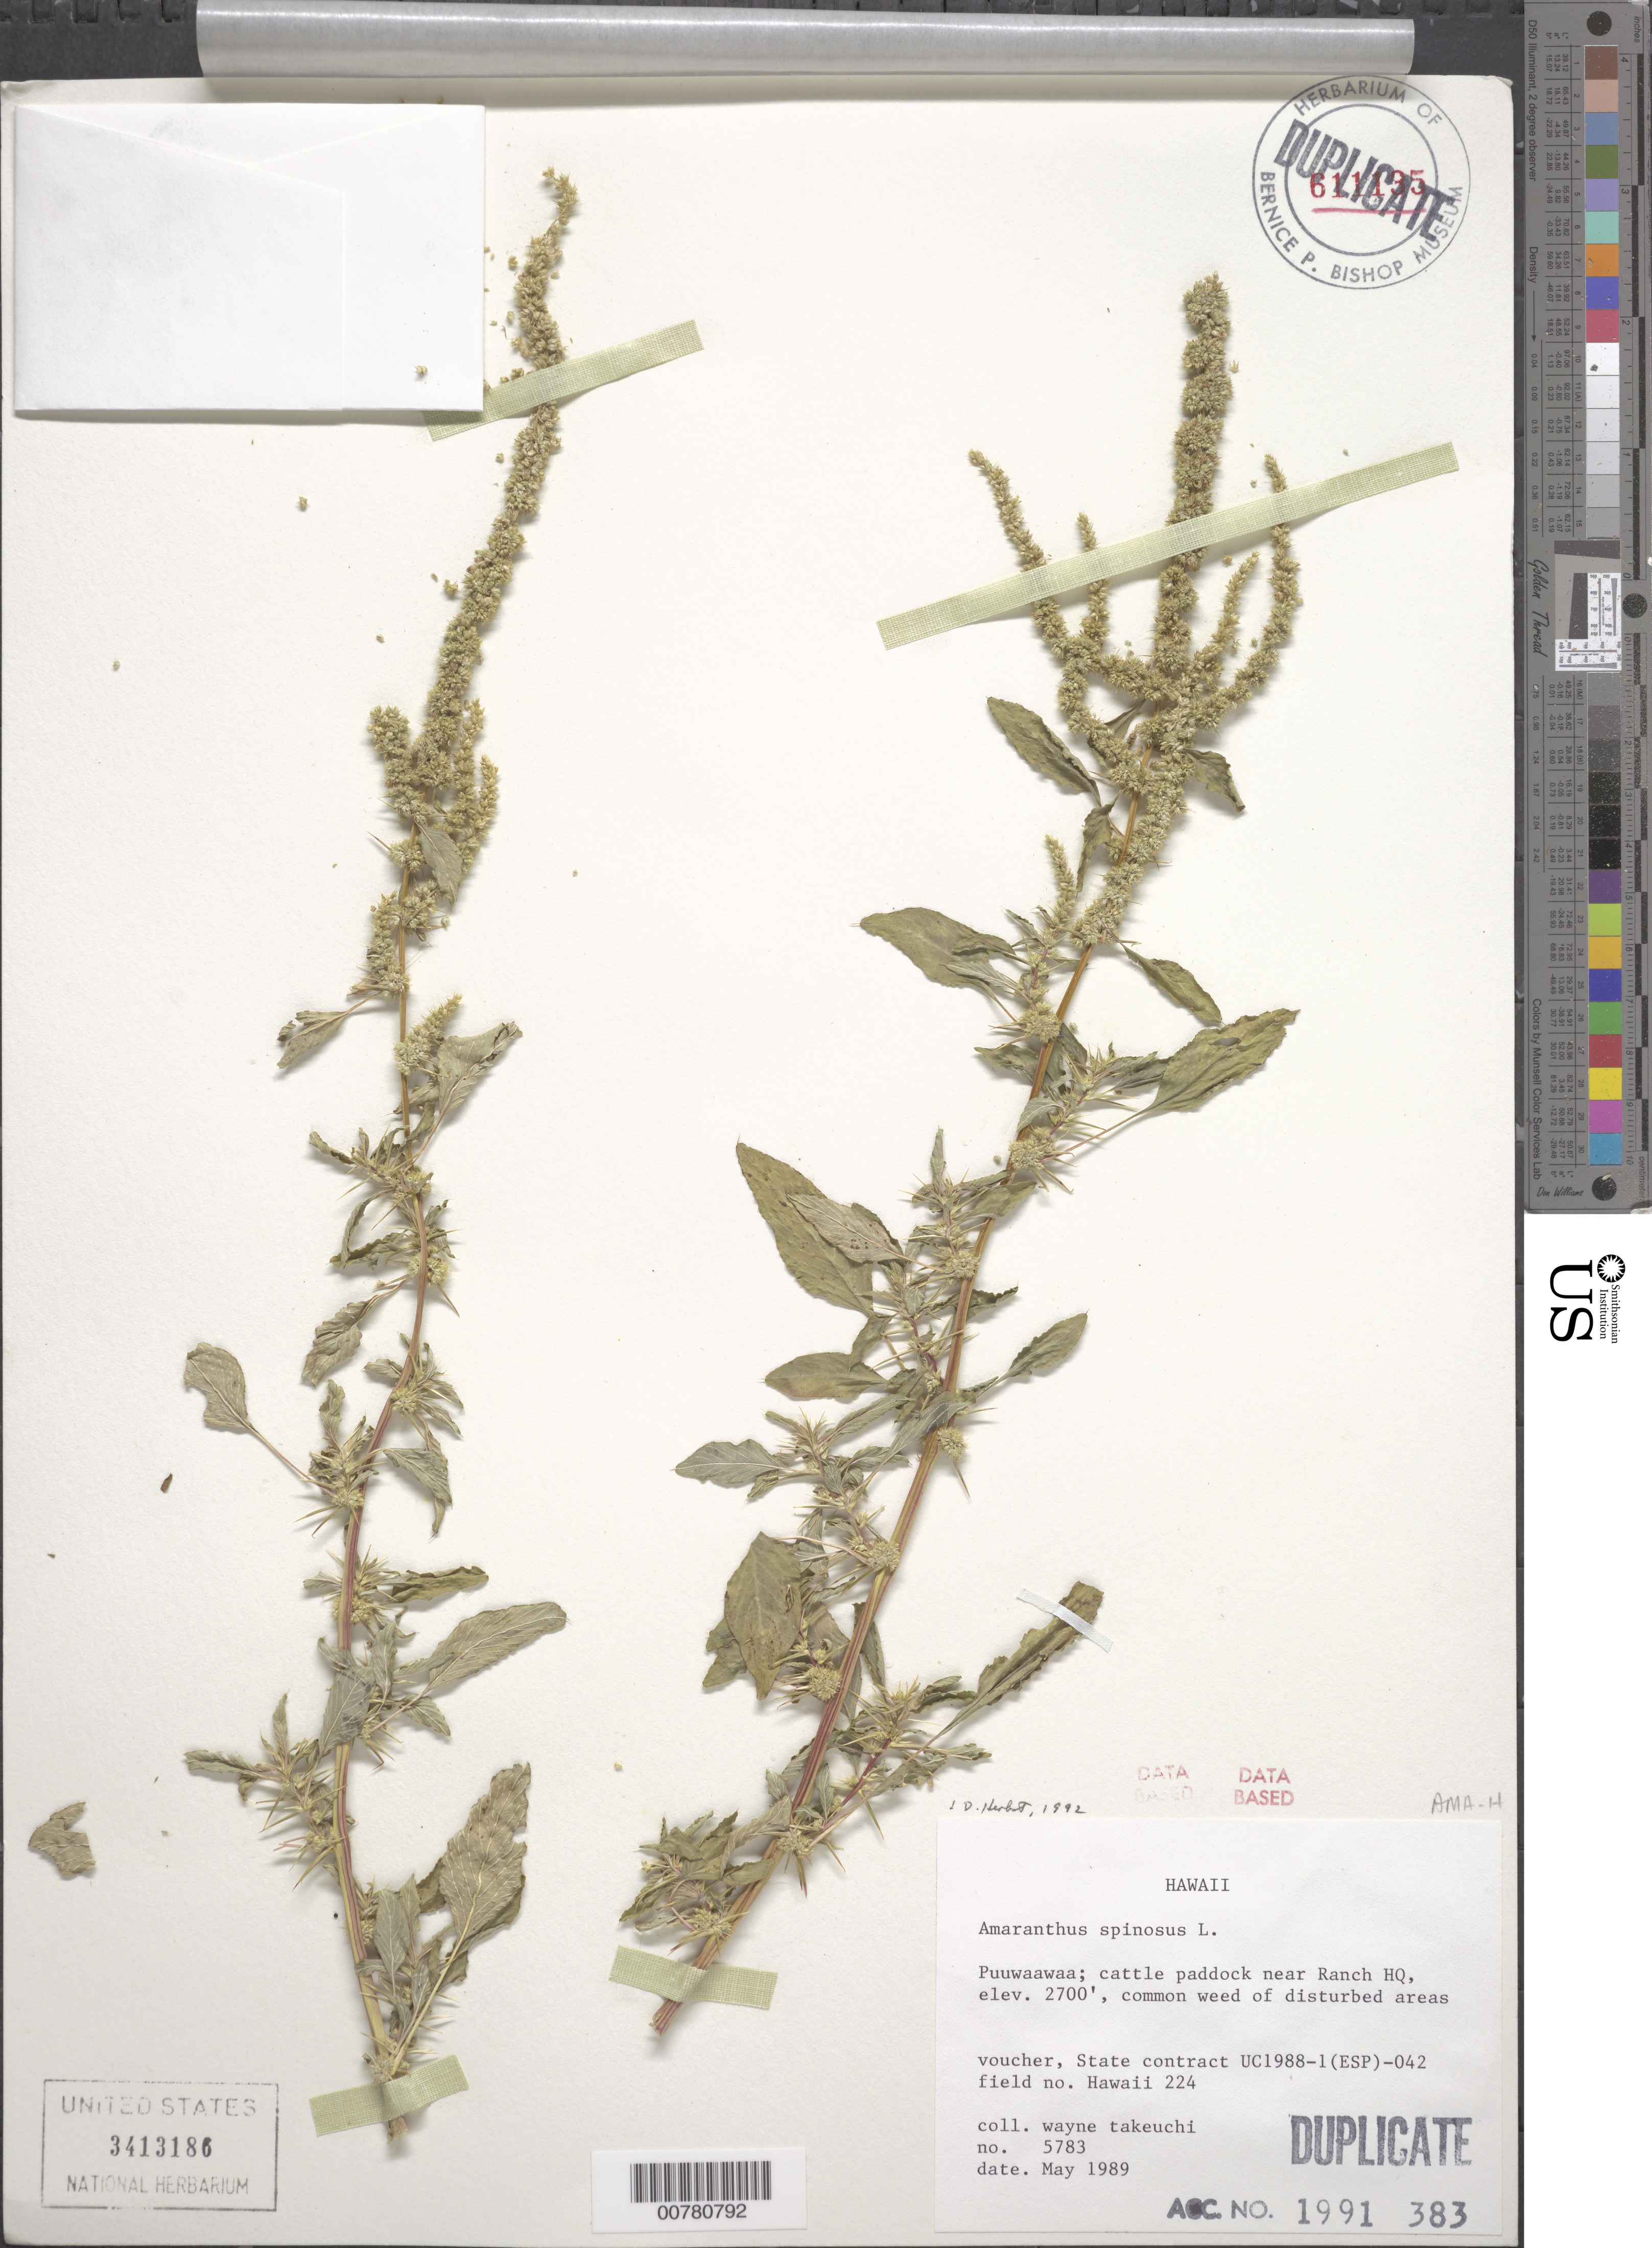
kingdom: Plantae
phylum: Tracheophyta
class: Magnoliopsida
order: Caryophyllales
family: Amaranthaceae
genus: Amaranthus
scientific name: Amaranthus spinosus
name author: L.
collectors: W. N. Takeuchi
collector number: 5783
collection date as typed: May 1989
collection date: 1989-05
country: United States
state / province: Hawaii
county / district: Hawaii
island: Hawaii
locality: Puuwaawaa; cattle paddock near Ranch HQ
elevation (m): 823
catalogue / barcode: US 3413186